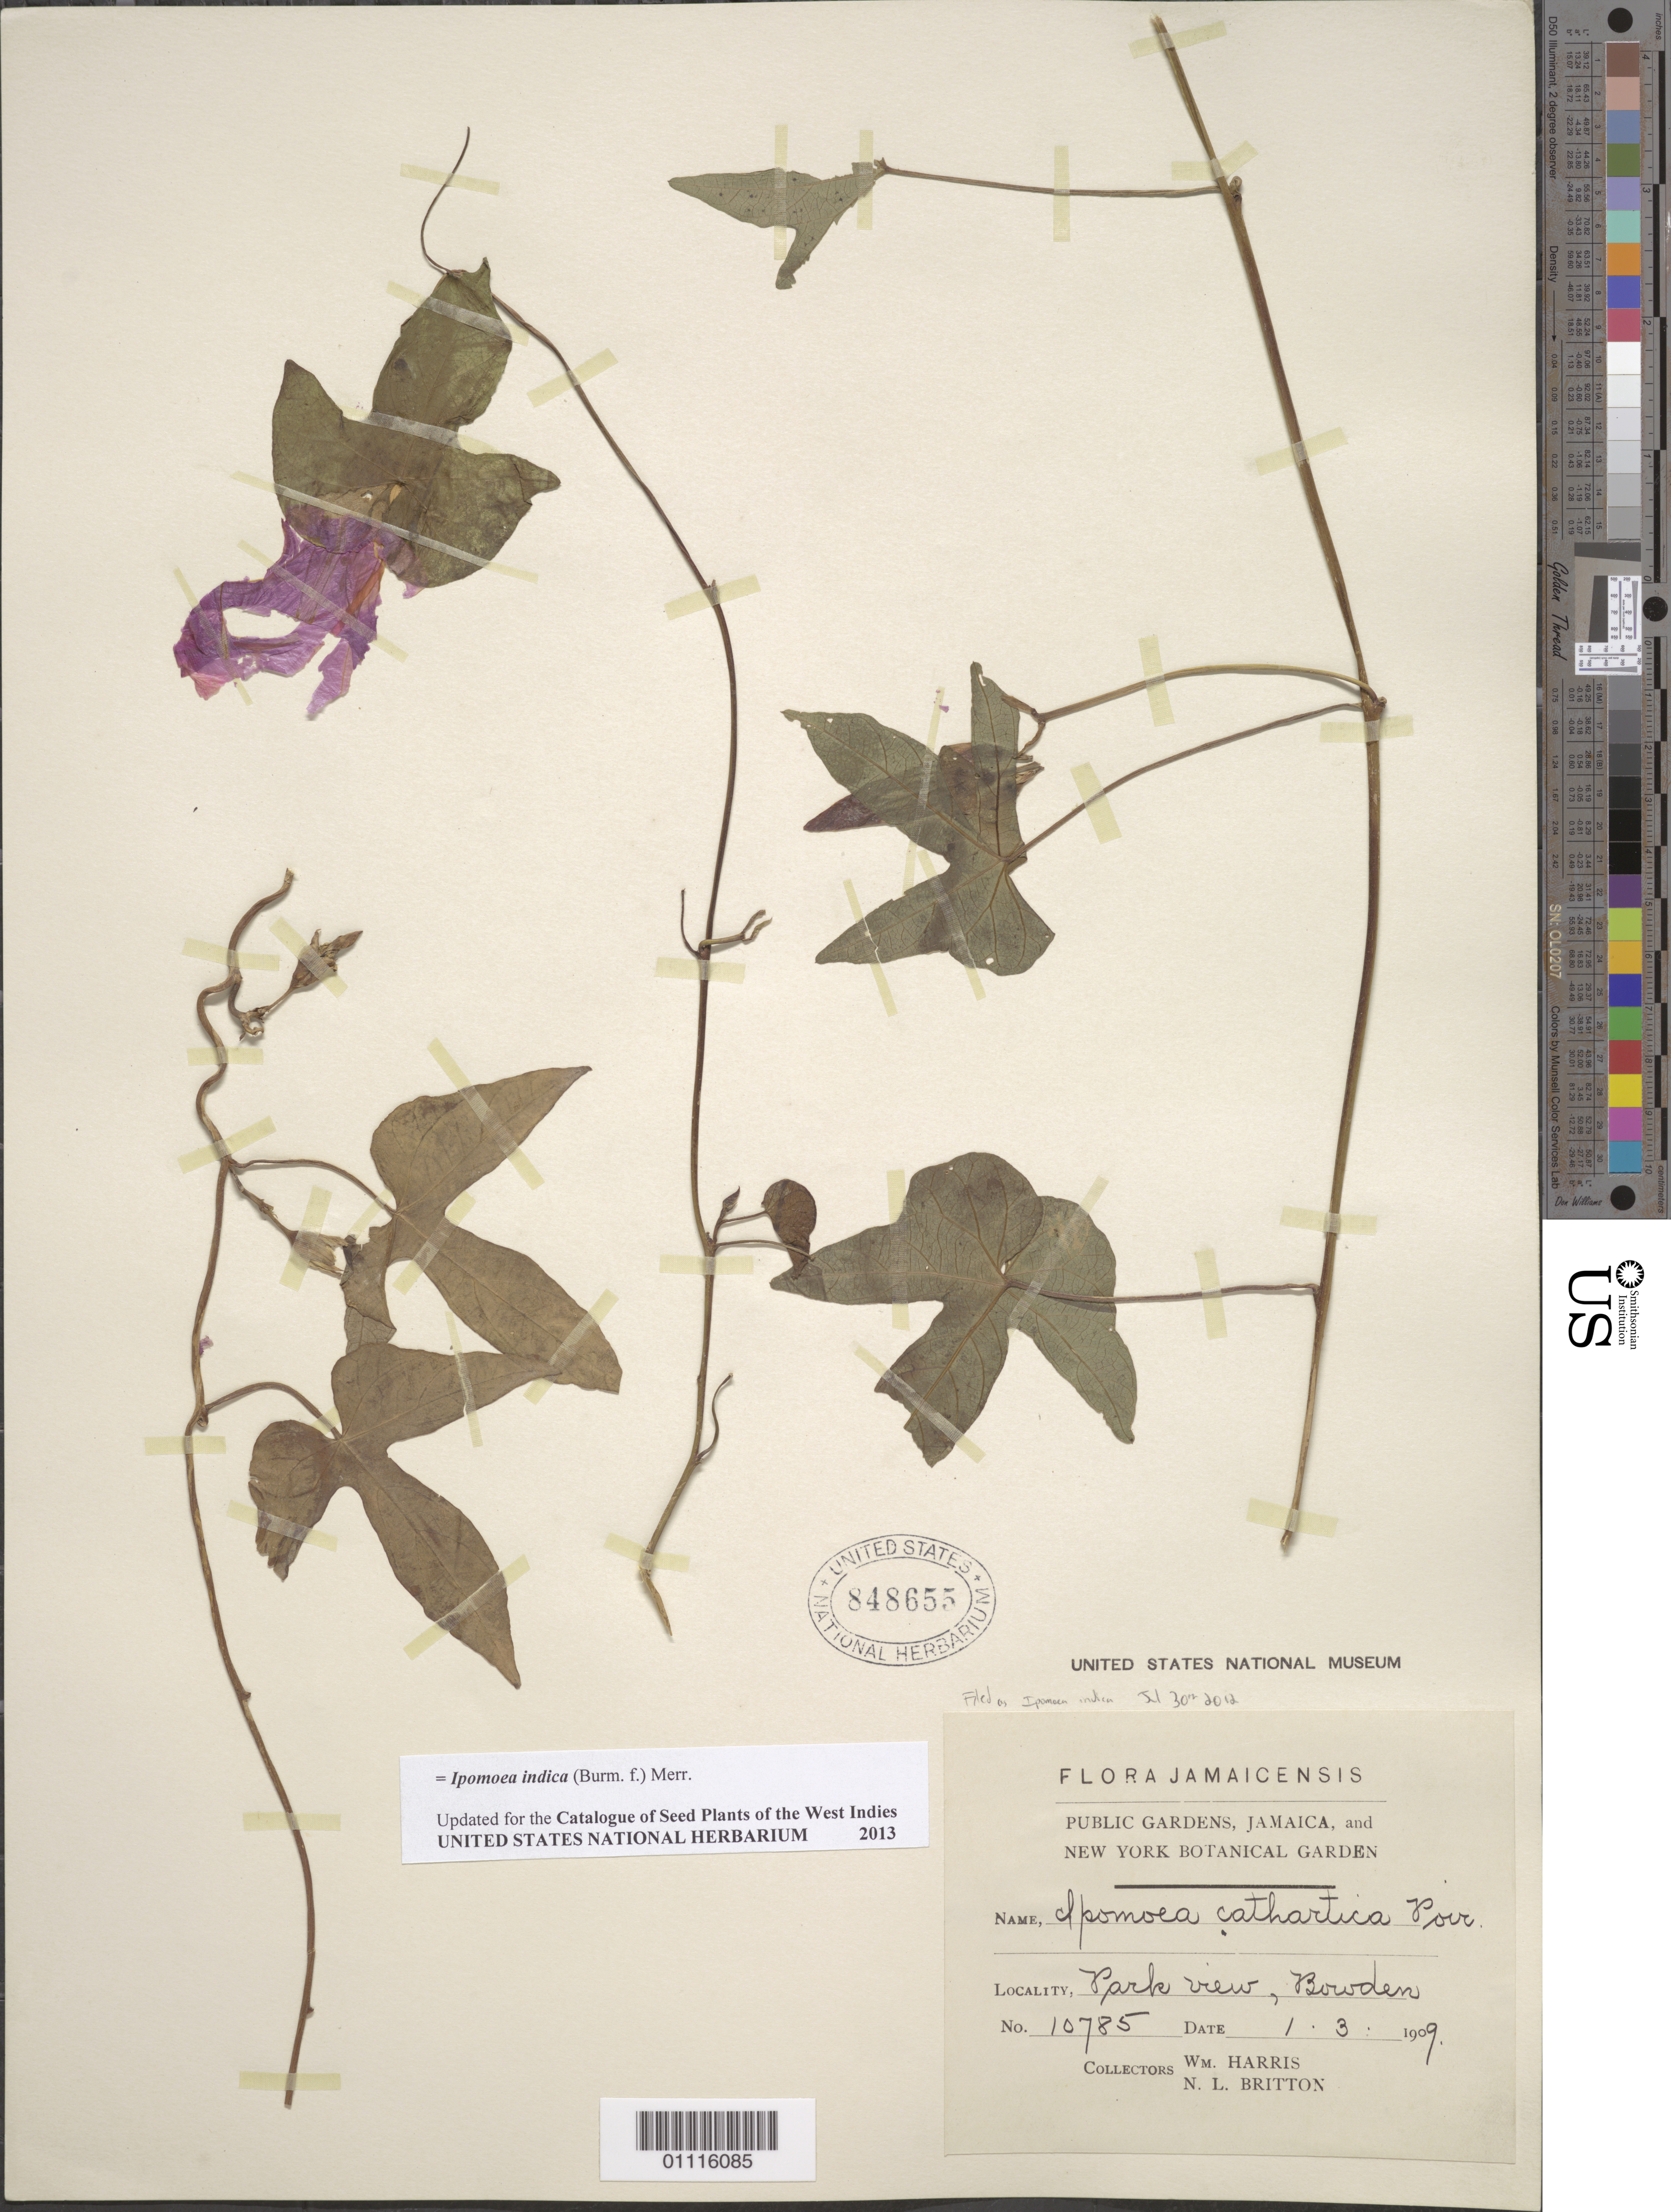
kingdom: Plantae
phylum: Tracheophyta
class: Magnoliopsida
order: Solanales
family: Convolvulaceae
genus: Ipomoea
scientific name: Ipomoea indica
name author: (Burm.) Merr.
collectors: W. Harris & N. Britton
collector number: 10785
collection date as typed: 01 Mar 1909 or 03 Jan 1909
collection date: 1909-01-03 or 1909-03-01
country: Jamaica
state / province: Saint Andrew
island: Jamaica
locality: Park view, Bowden.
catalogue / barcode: US 848655